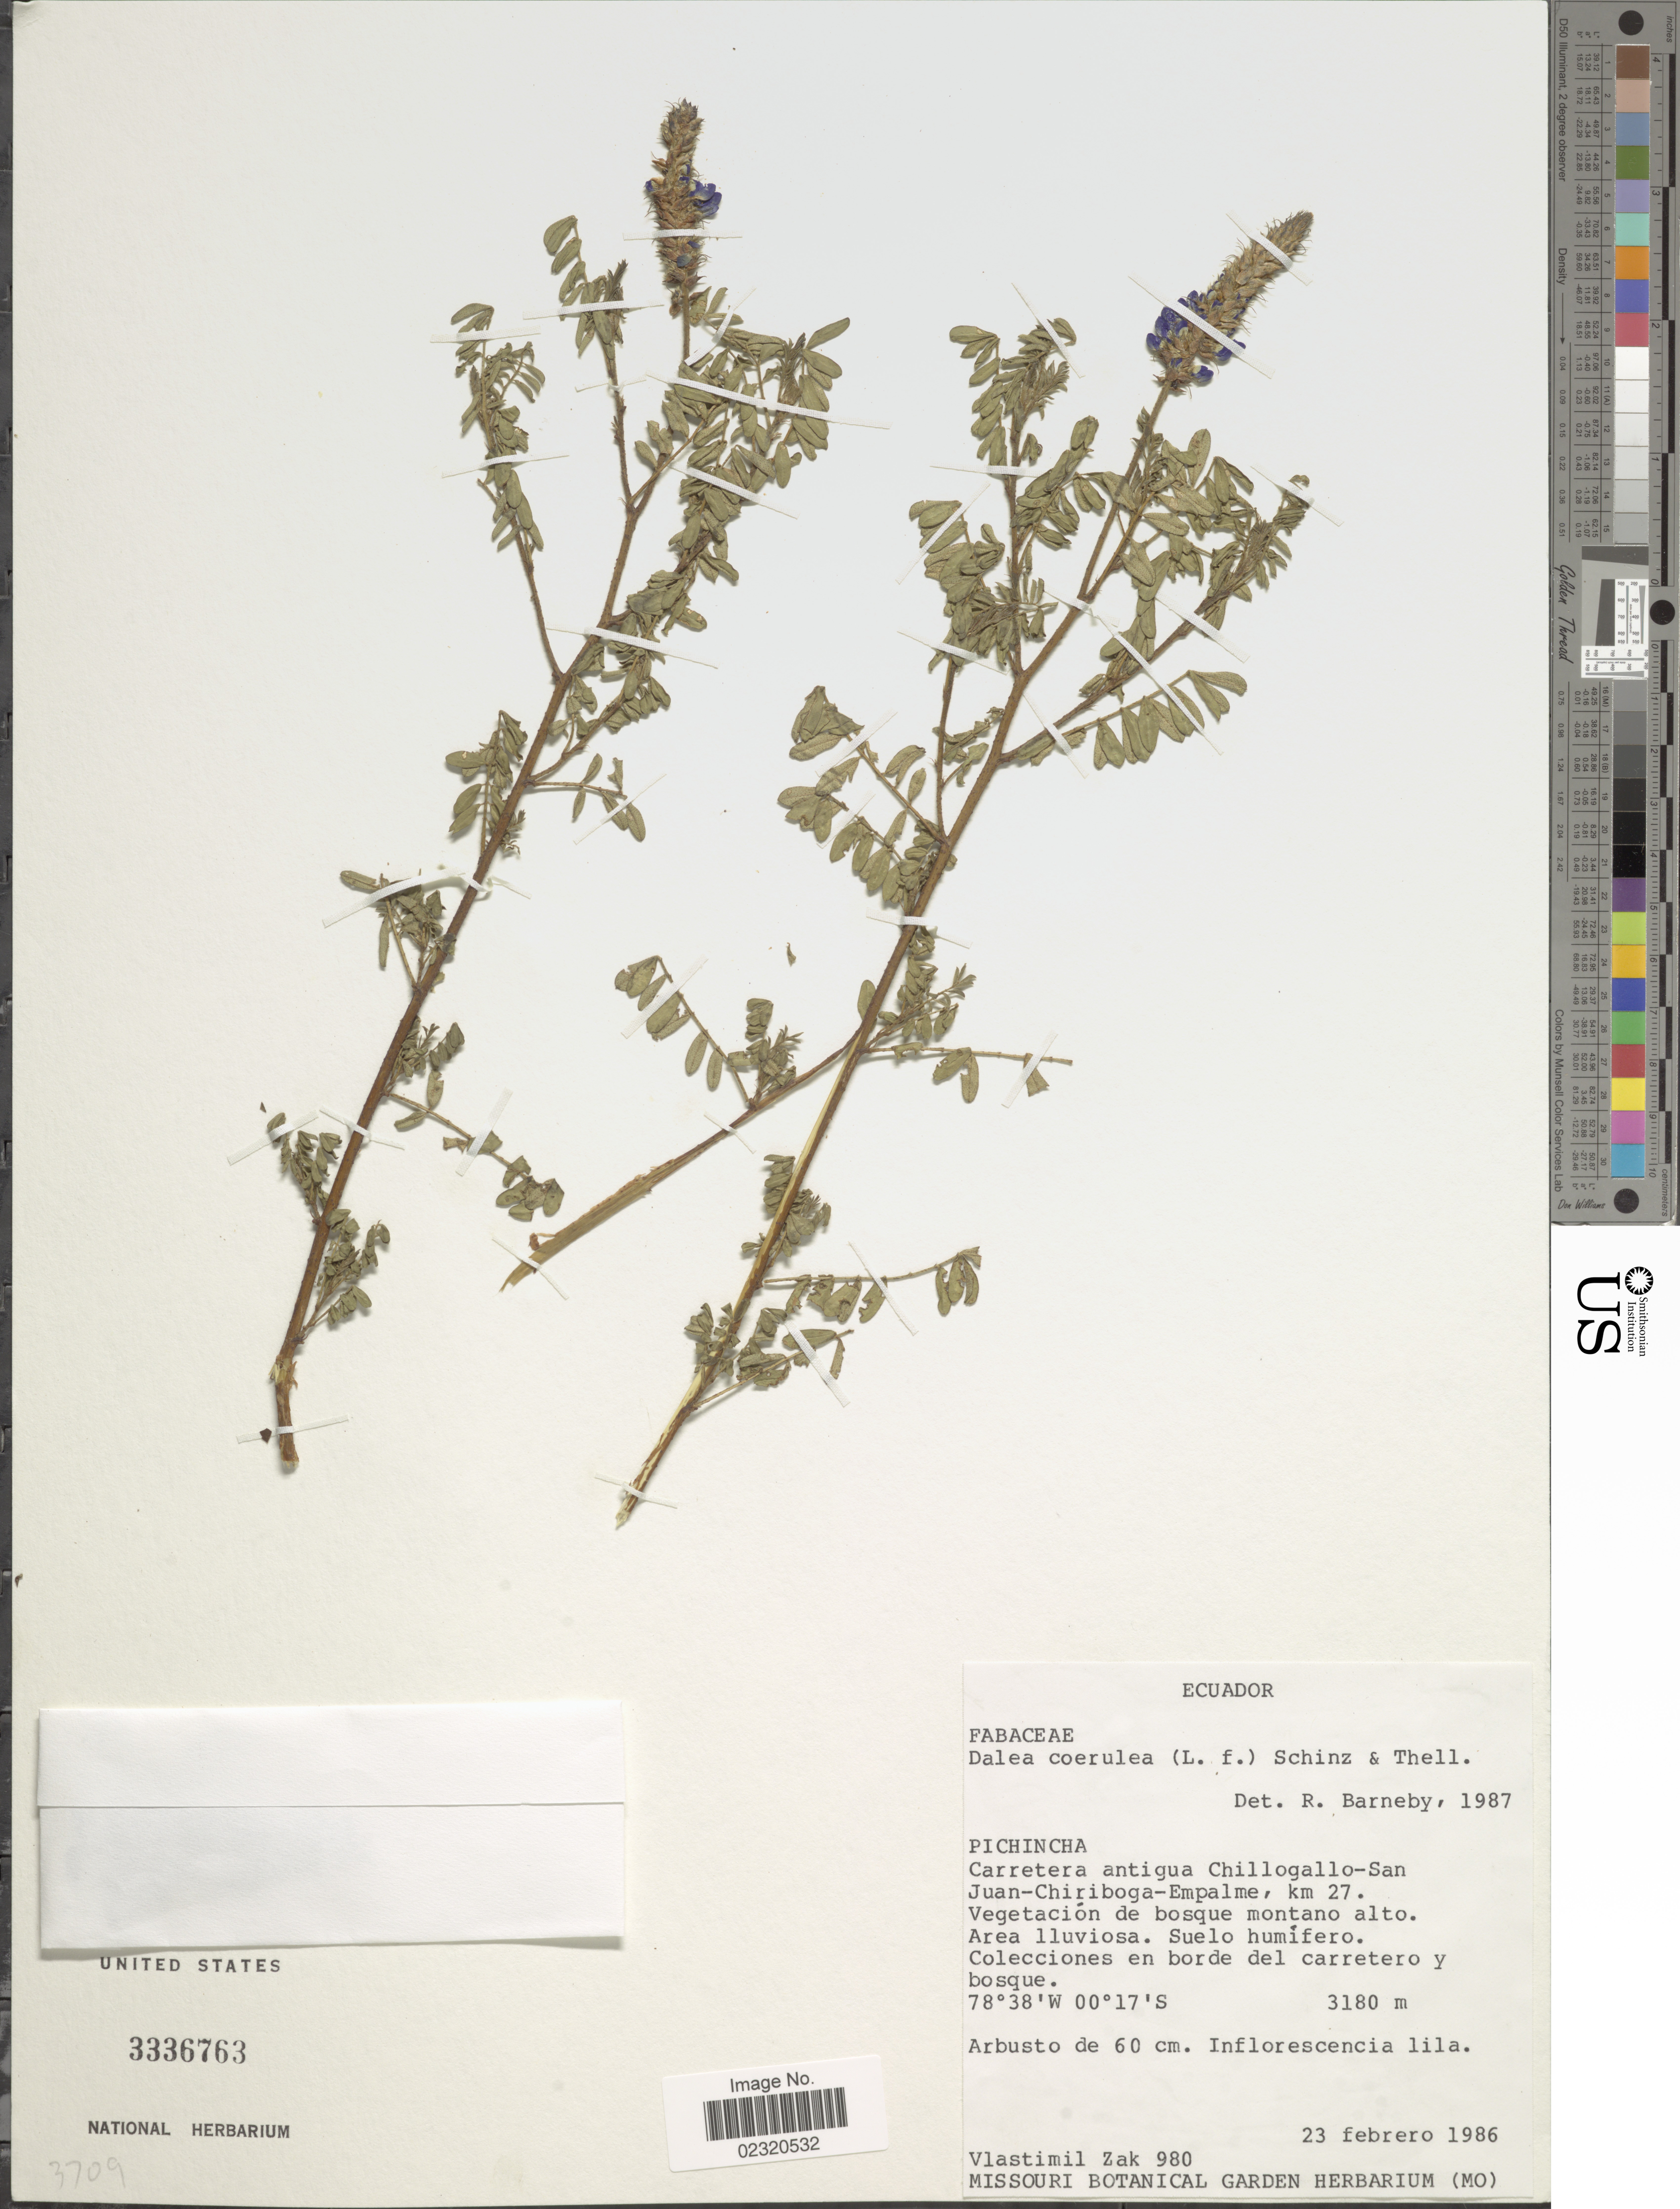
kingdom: Plantae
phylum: Tracheophyta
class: Magnoliopsida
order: Fabales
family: Fabaceae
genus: Dalea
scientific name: Dalea coerulea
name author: (L. f.) Schinz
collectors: V. Zak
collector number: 980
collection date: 1986-02-23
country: Ecuador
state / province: Pichincha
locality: Carretera Antigua Chillogallo-San Juan-Chiriboga-Empalme, km 27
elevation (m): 3180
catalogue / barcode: US 3336763